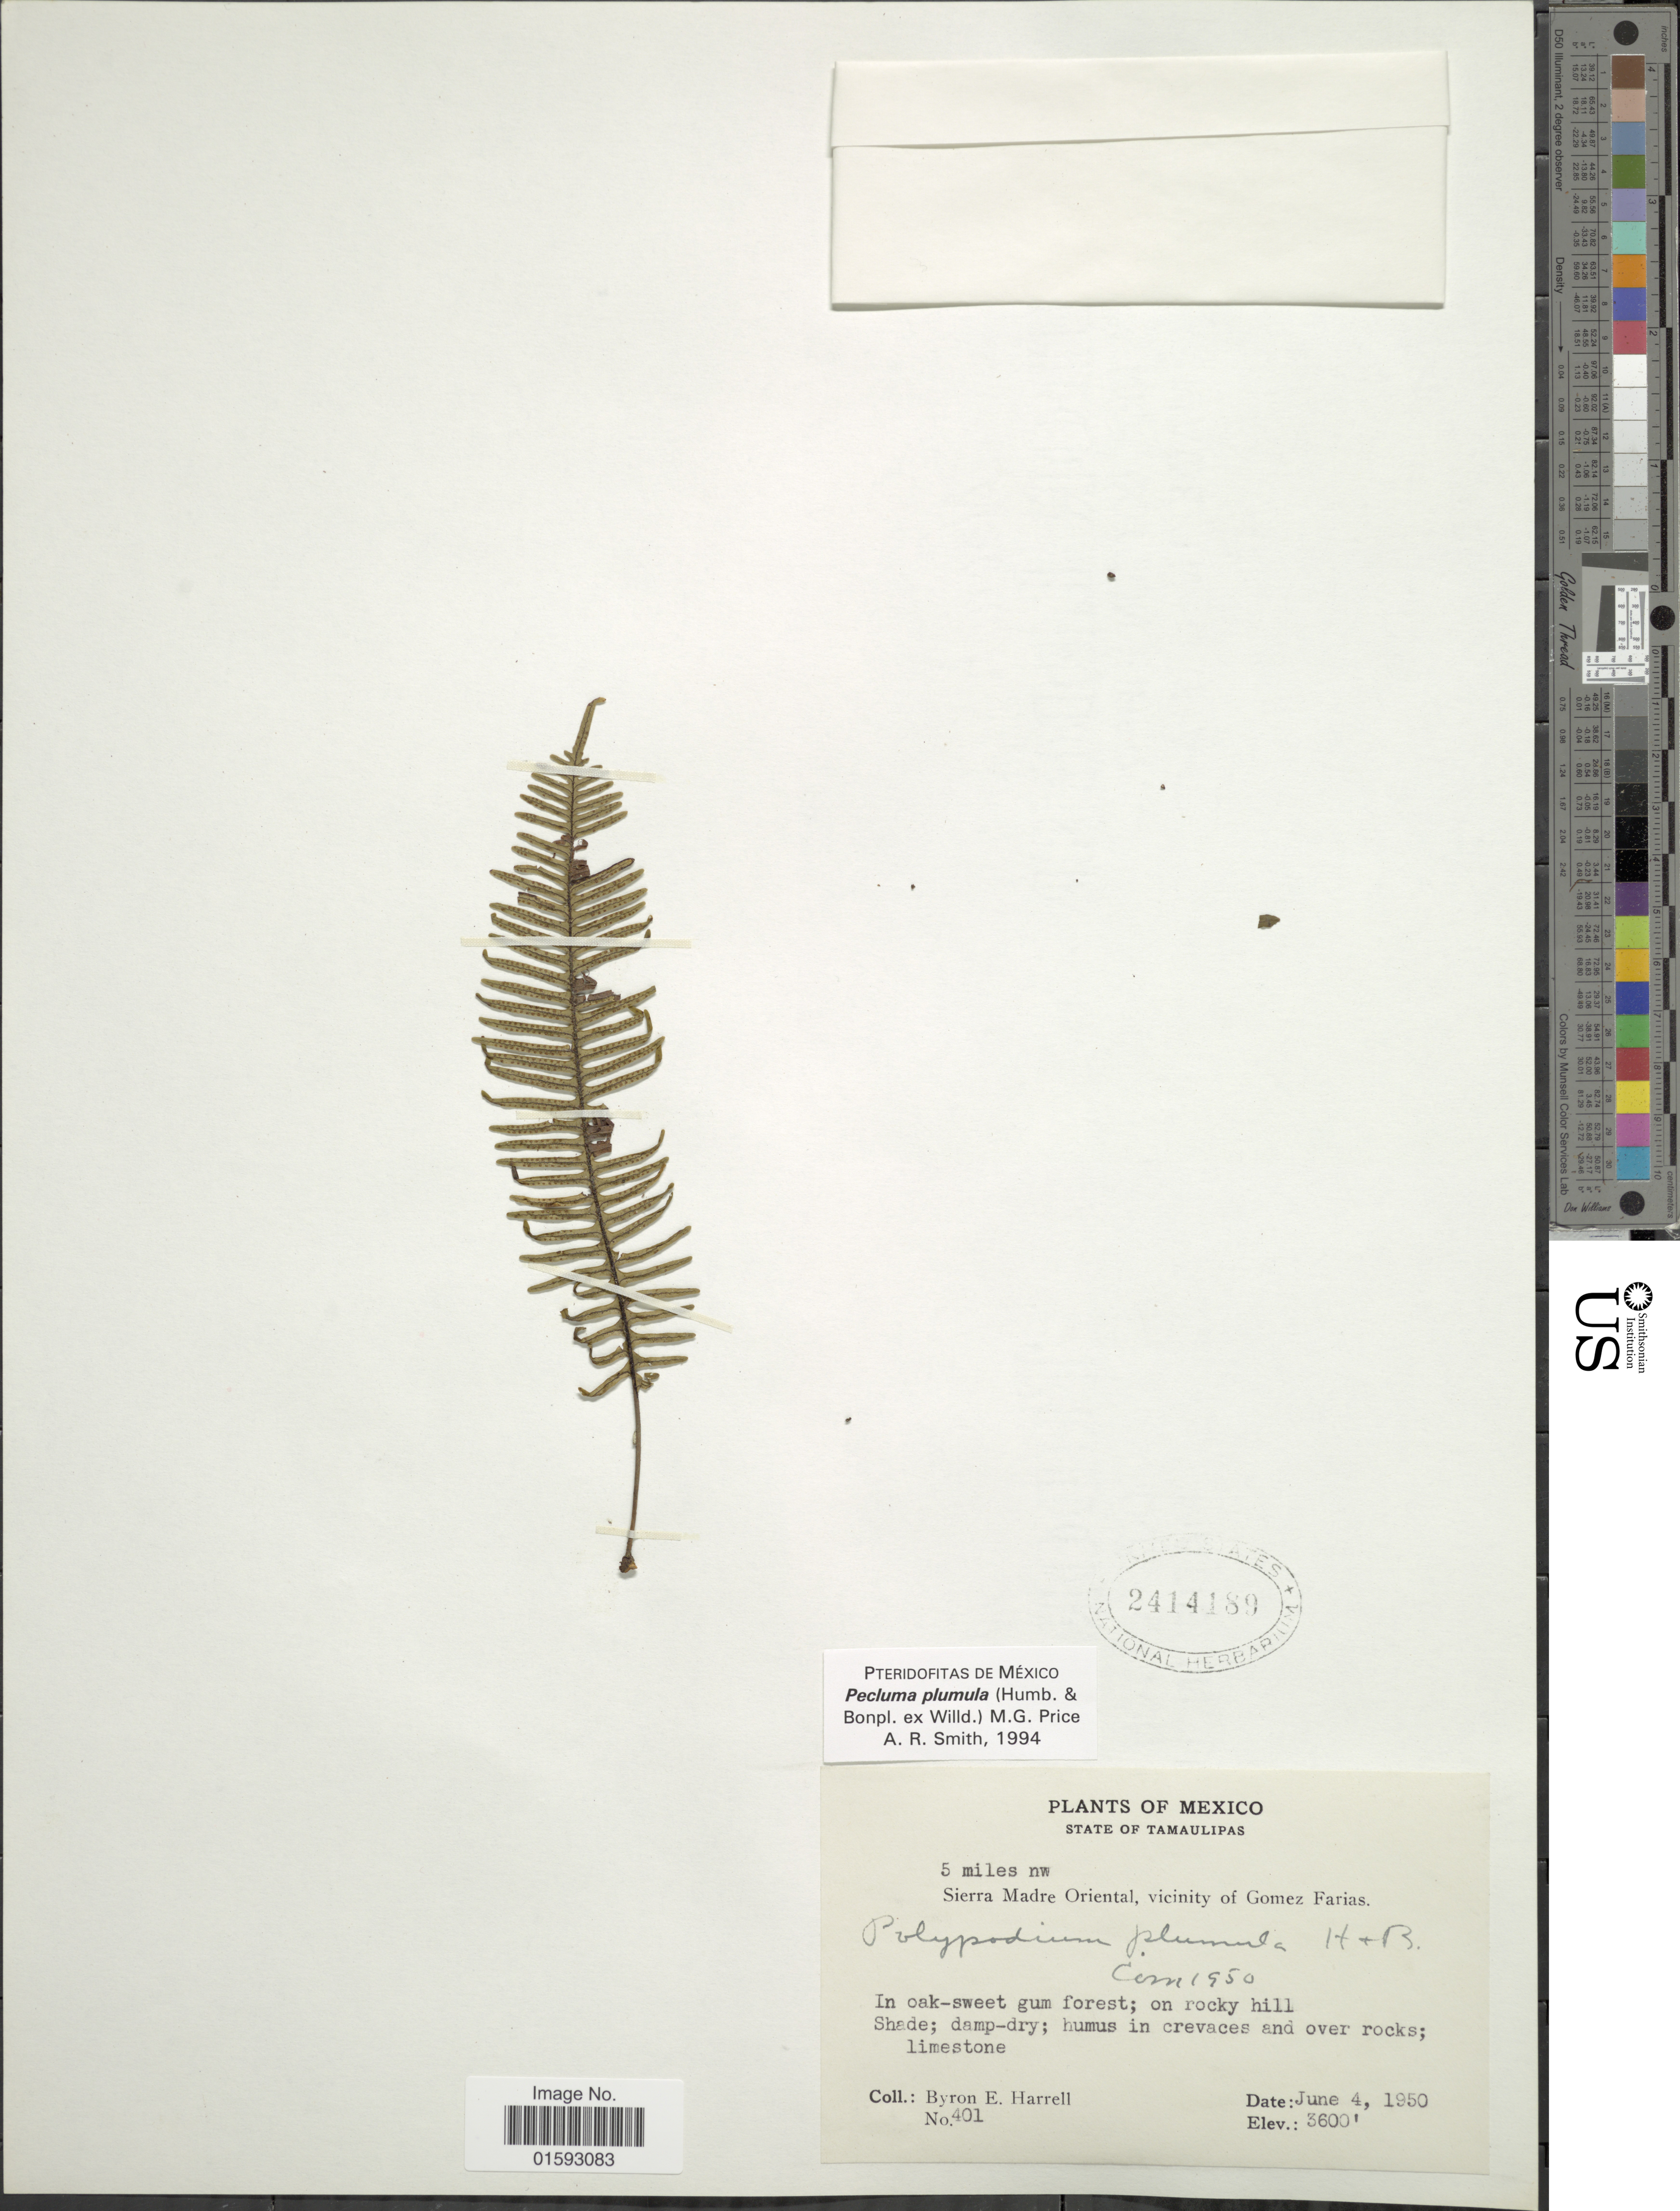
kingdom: Plantae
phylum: Tracheophyta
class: Polypodiopsida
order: Polypodiales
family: Polypodiaceae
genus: Pecluma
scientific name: Pecluma plumula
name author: (Humb. & Bonpl. ex Willd.) M.G. Price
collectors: B. Harrell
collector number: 401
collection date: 1950-06-04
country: Mexico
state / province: Tamaulipas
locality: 5 miles nw, Sierra Madre Oriental, vicinity of Gomez Farias,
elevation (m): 1097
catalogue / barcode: US 2414189